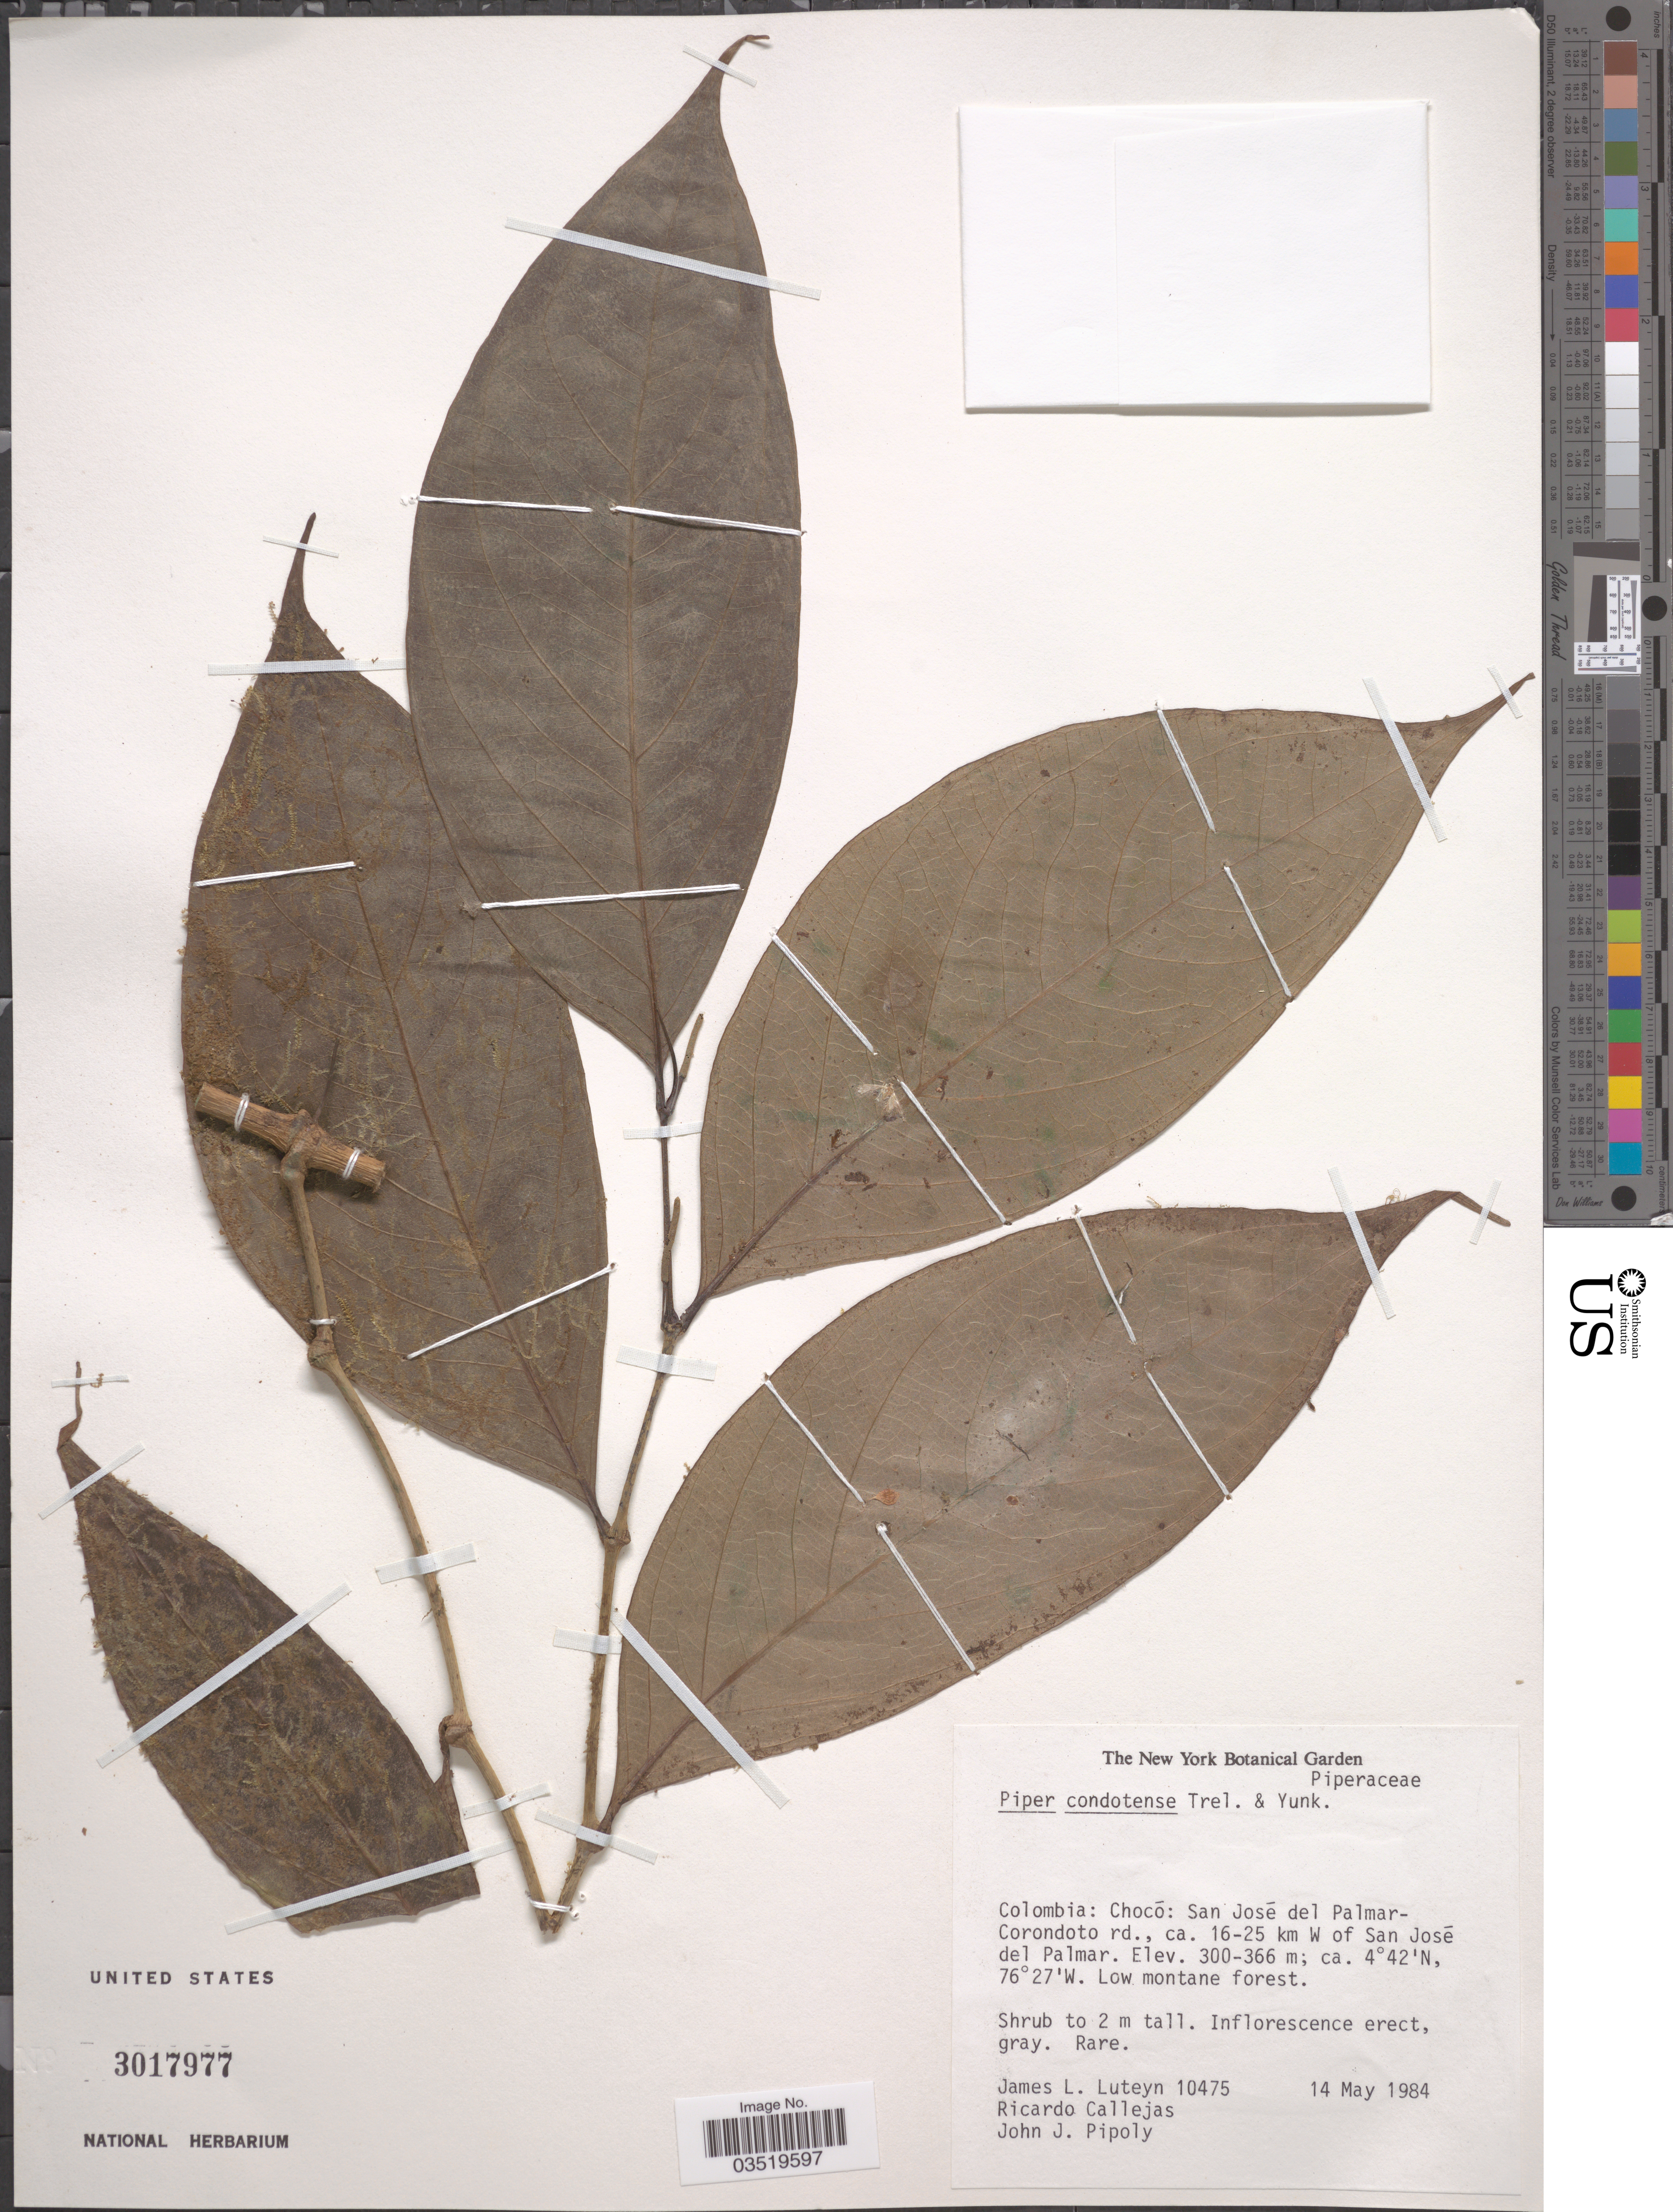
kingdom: Plantae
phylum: Tracheophyta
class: Magnoliopsida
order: Piperales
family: Piperaceae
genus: Piper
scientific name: Piper condotoense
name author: Trel. & Yunck.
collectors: J. L. Luteyn, R. Callejas & J. J. Pipoly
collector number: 10475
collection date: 1984-05-14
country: Colombia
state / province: Chocó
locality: San José del Palmar-Corondoto rd., ca. 16-25 km W of San José del Palmar.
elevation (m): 300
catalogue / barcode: US 3017977